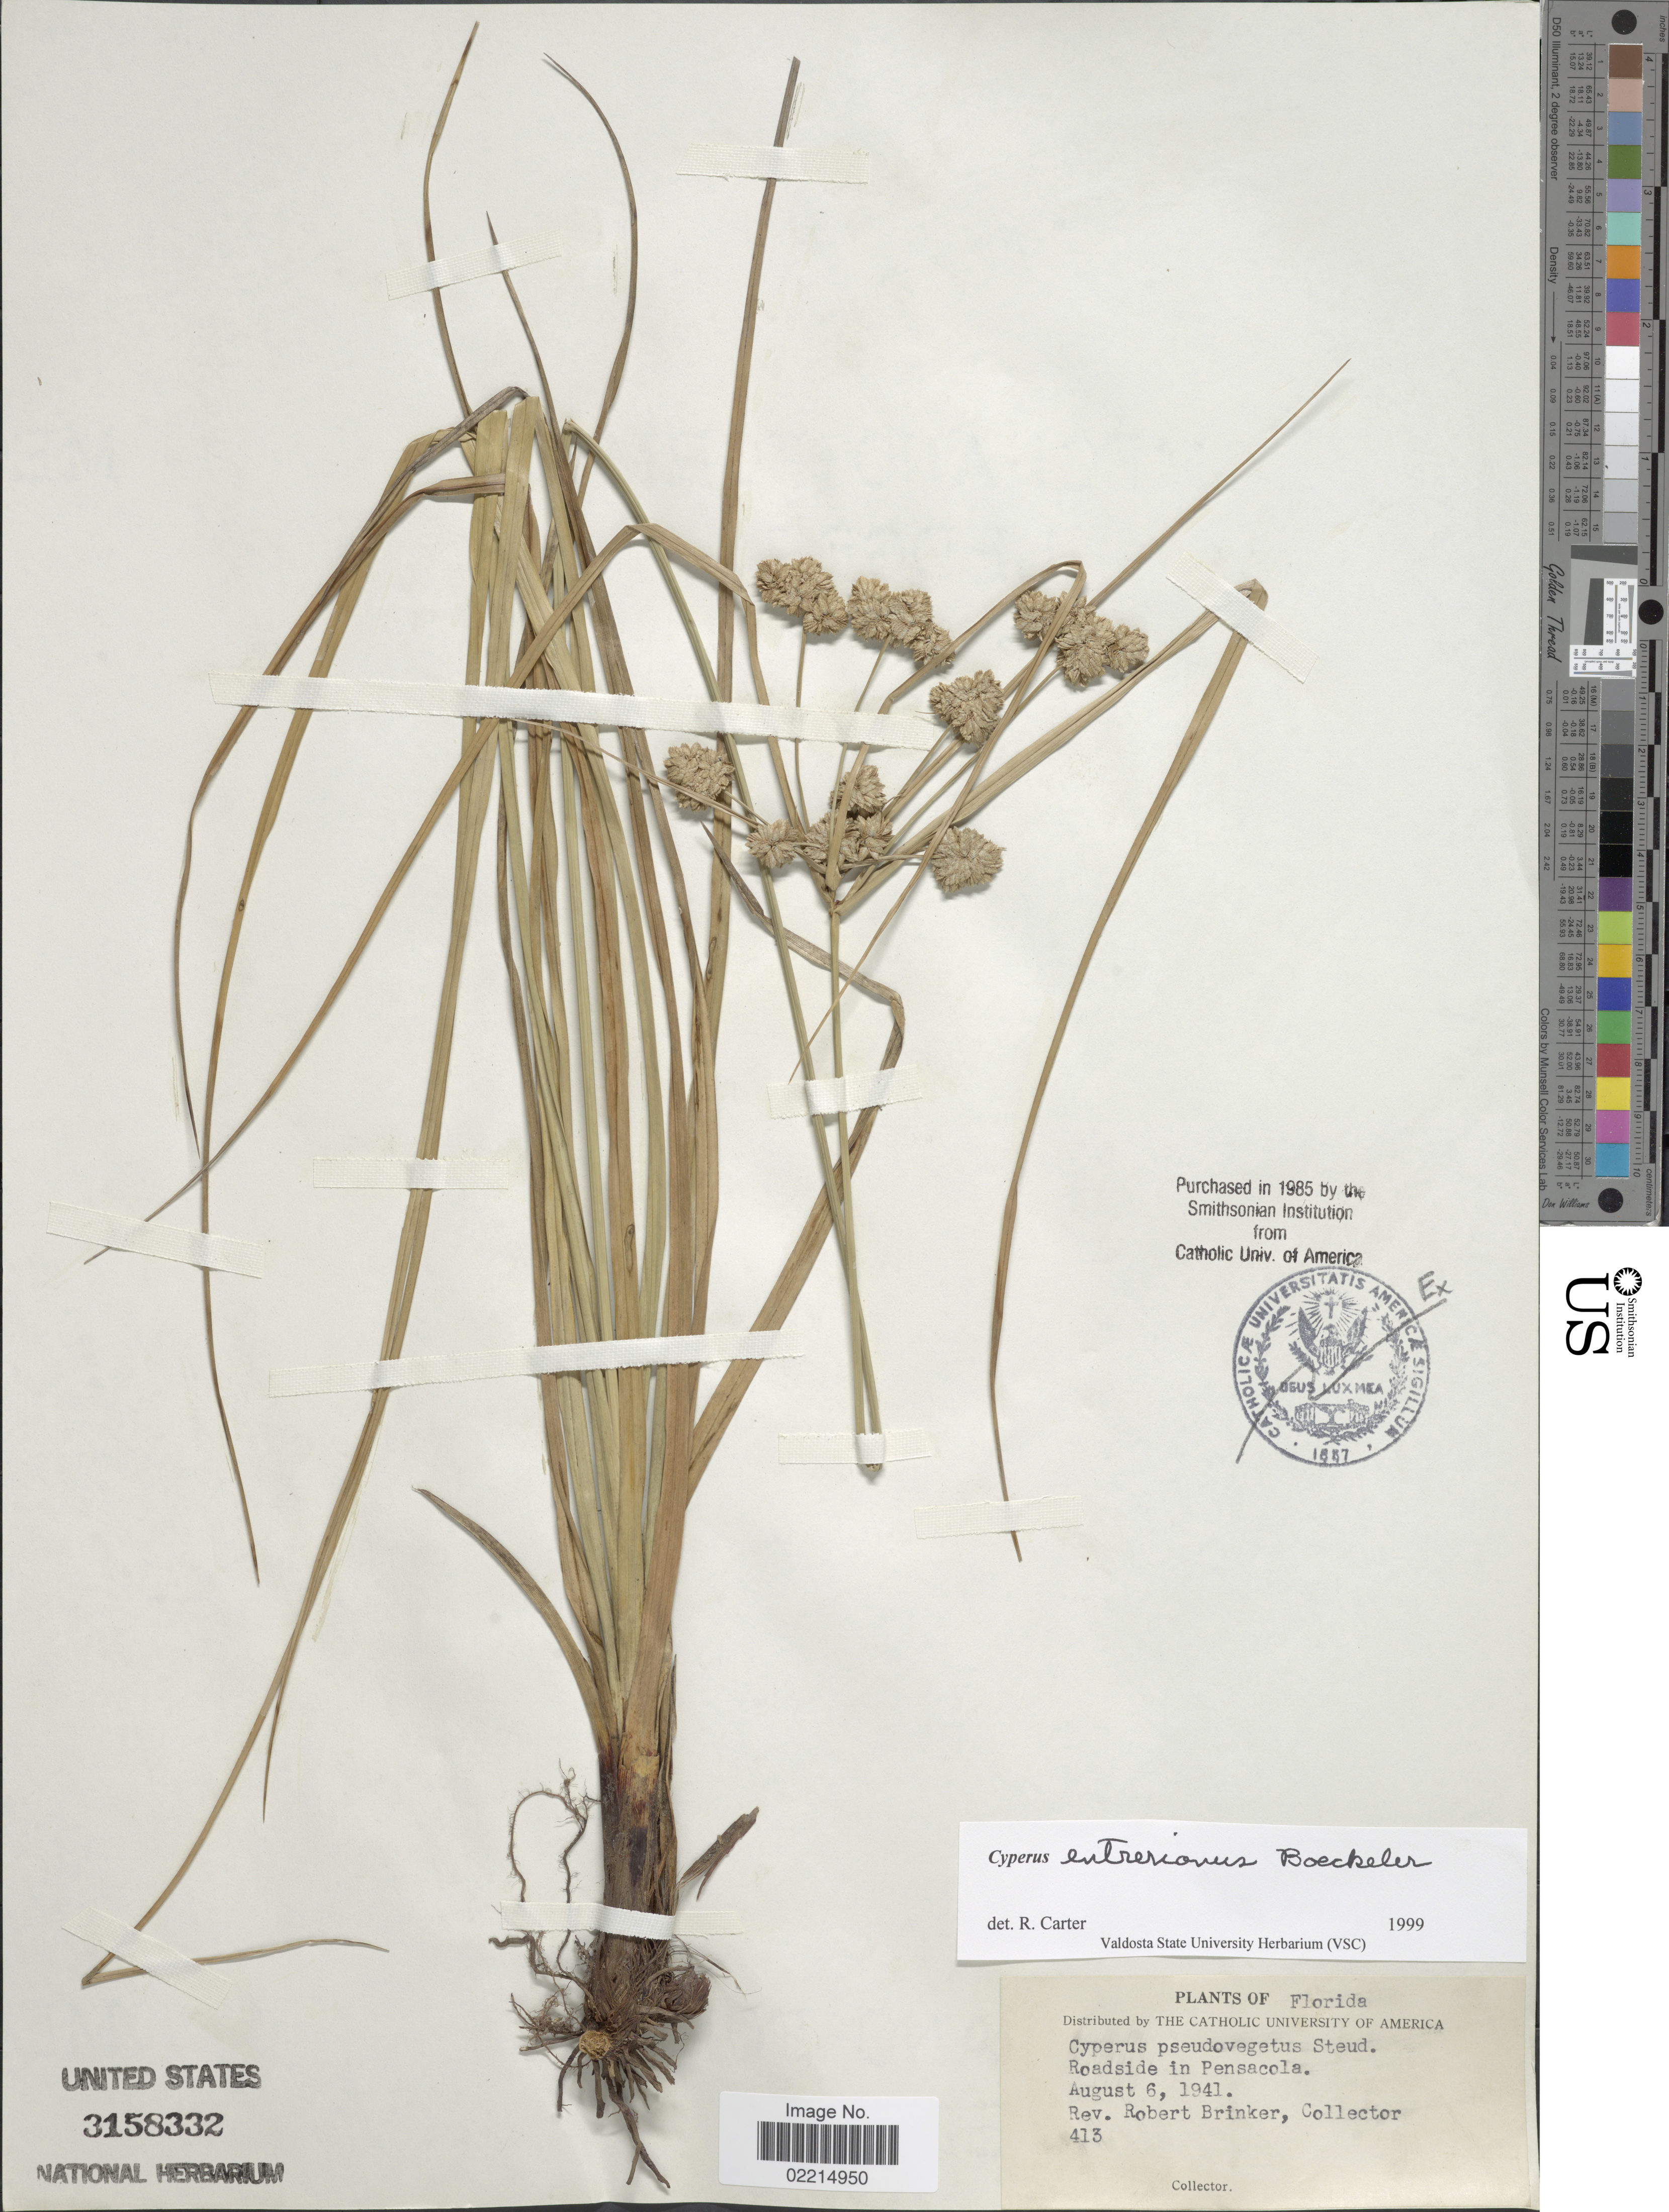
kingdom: Plantae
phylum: Tracheophyta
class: Liliopsida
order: Poales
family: Cyperaceae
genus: Cyperus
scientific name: Cyperus entrerianus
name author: Boeckeler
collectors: R. R. Brinker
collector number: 413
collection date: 1941-08-06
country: United States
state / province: Florida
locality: Roadside in Pensacola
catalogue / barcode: US 3158332